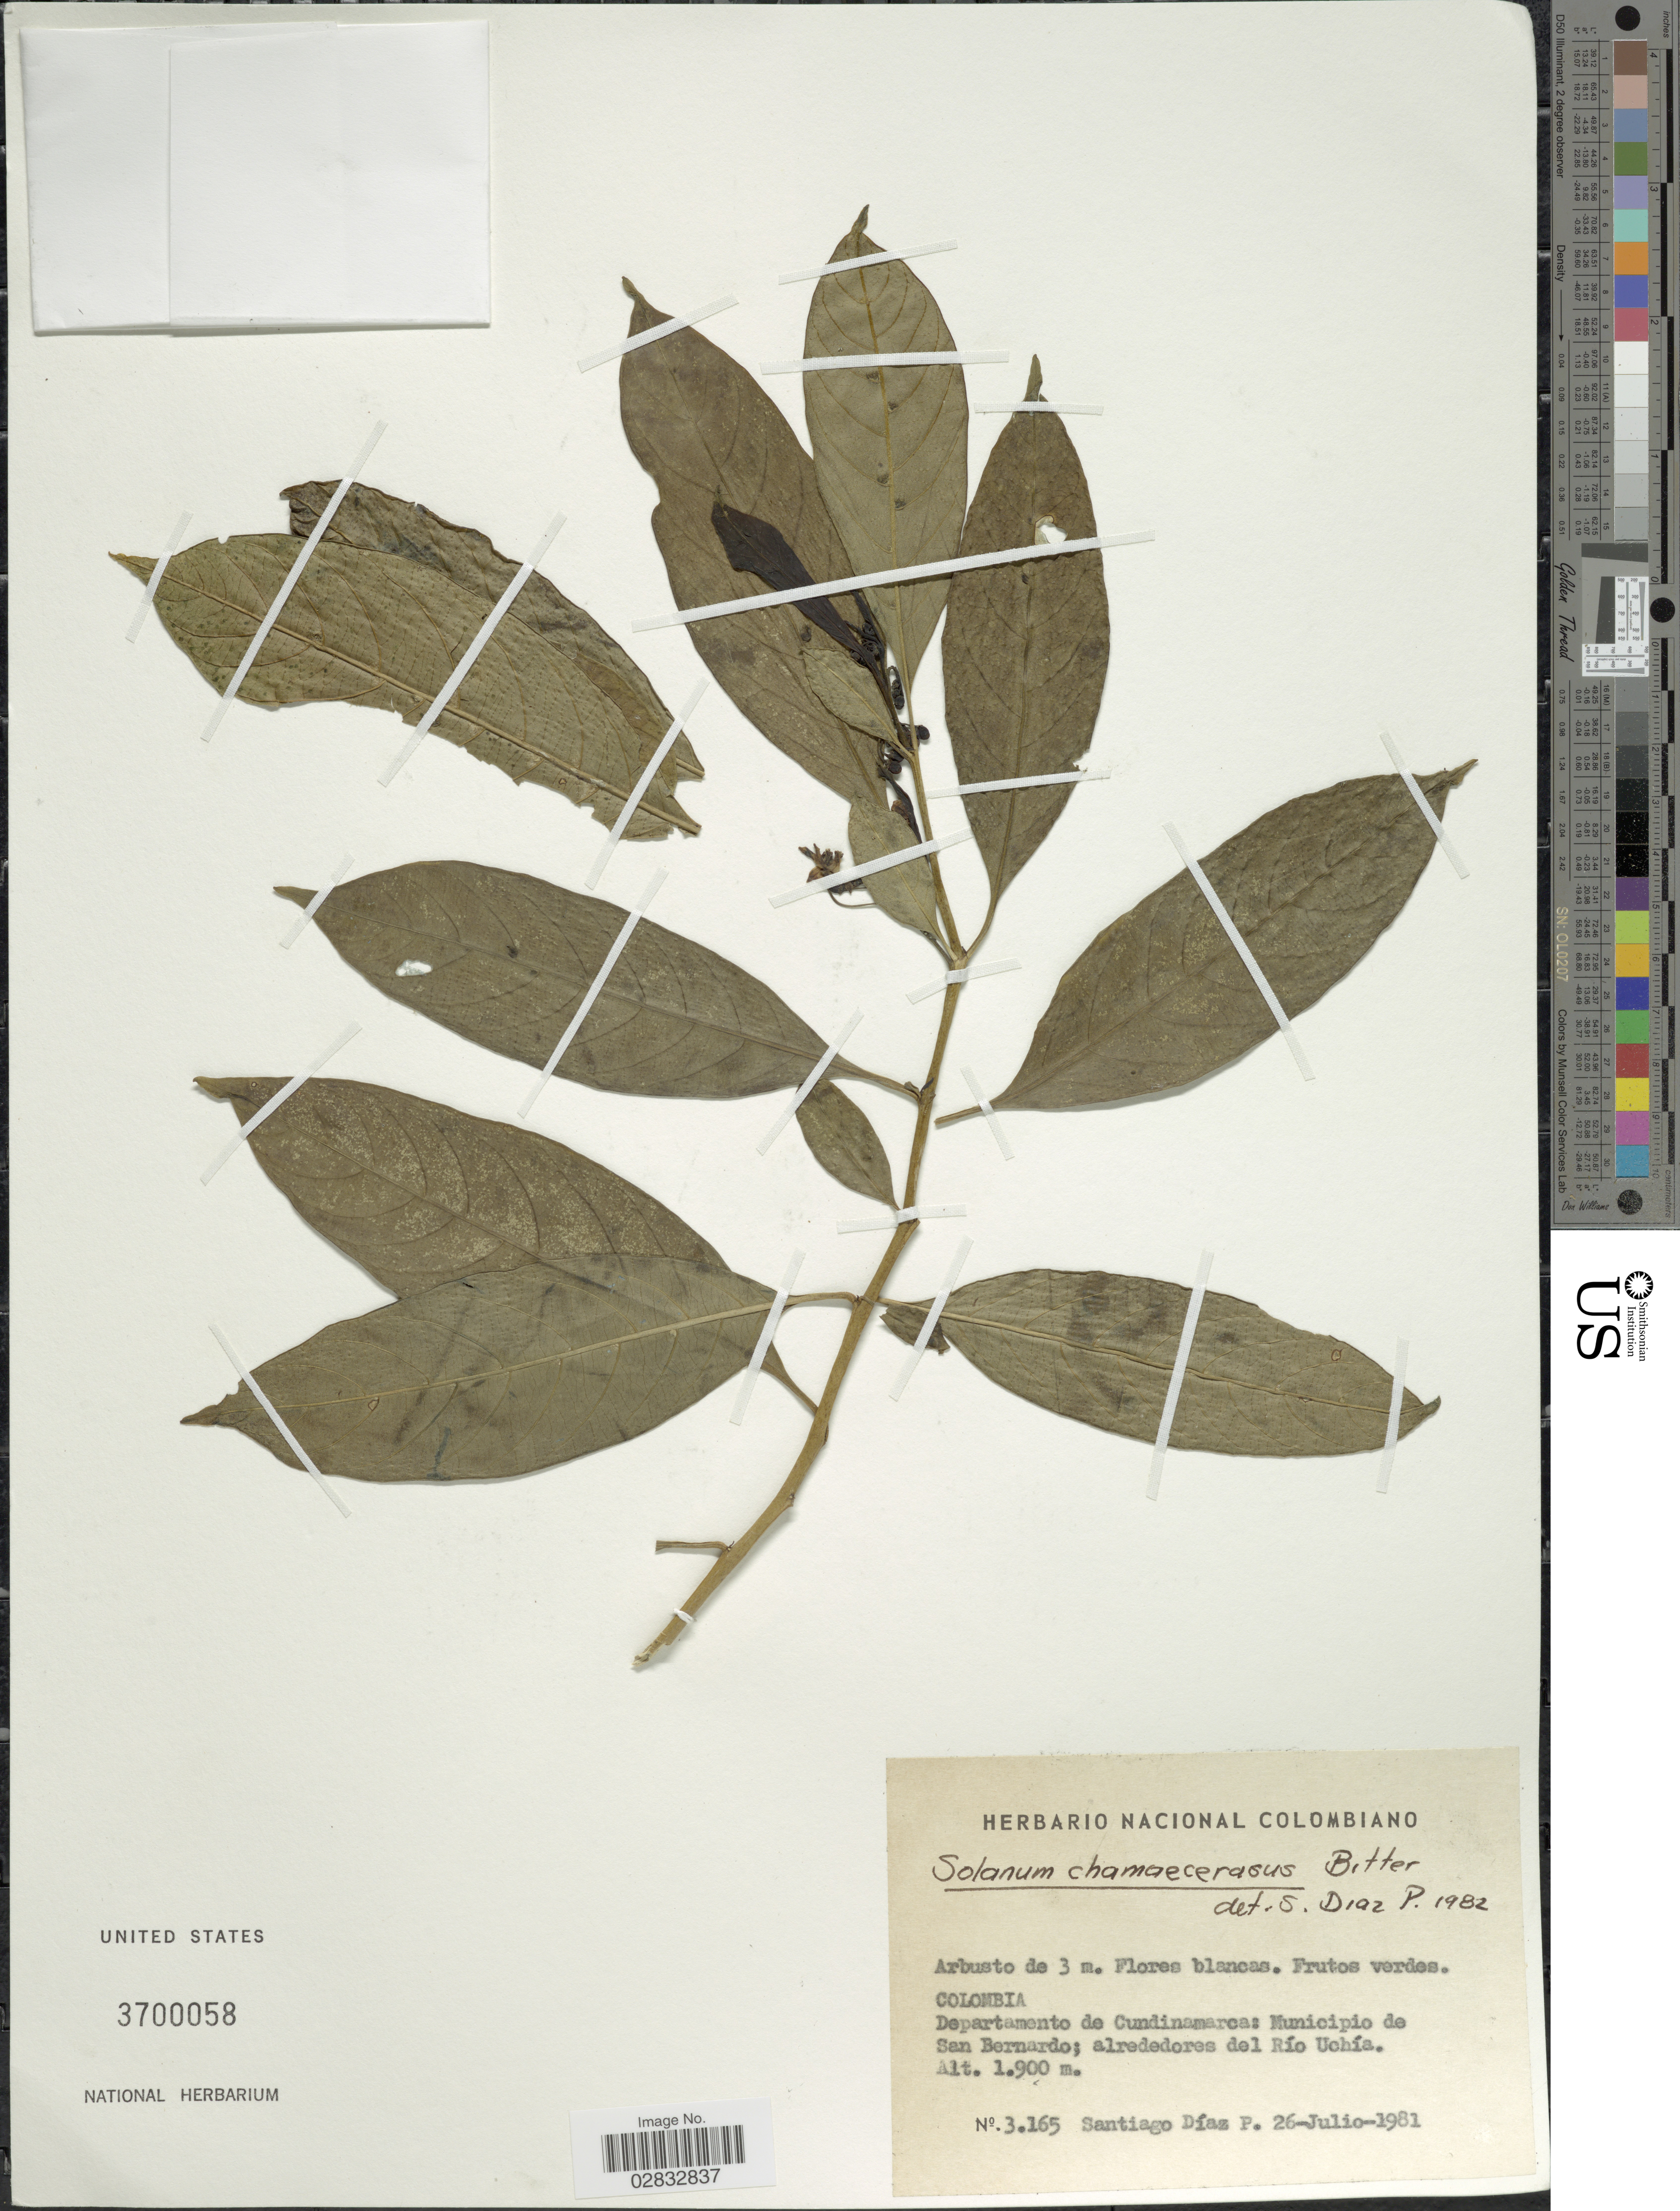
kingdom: Plantae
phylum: Tracheophyta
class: Magnoliopsida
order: Solanales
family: Solanaceae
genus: Solanum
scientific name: Solanum chamaecerasus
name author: Bitter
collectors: S. Díaz Píedrahíta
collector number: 3165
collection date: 1981-07-26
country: Colombia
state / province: Cundinamarca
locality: Departamento de Cundinamarca: Municipio de San Bernardo; alrededores del Río Uchía.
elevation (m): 1900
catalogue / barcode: US 3700058